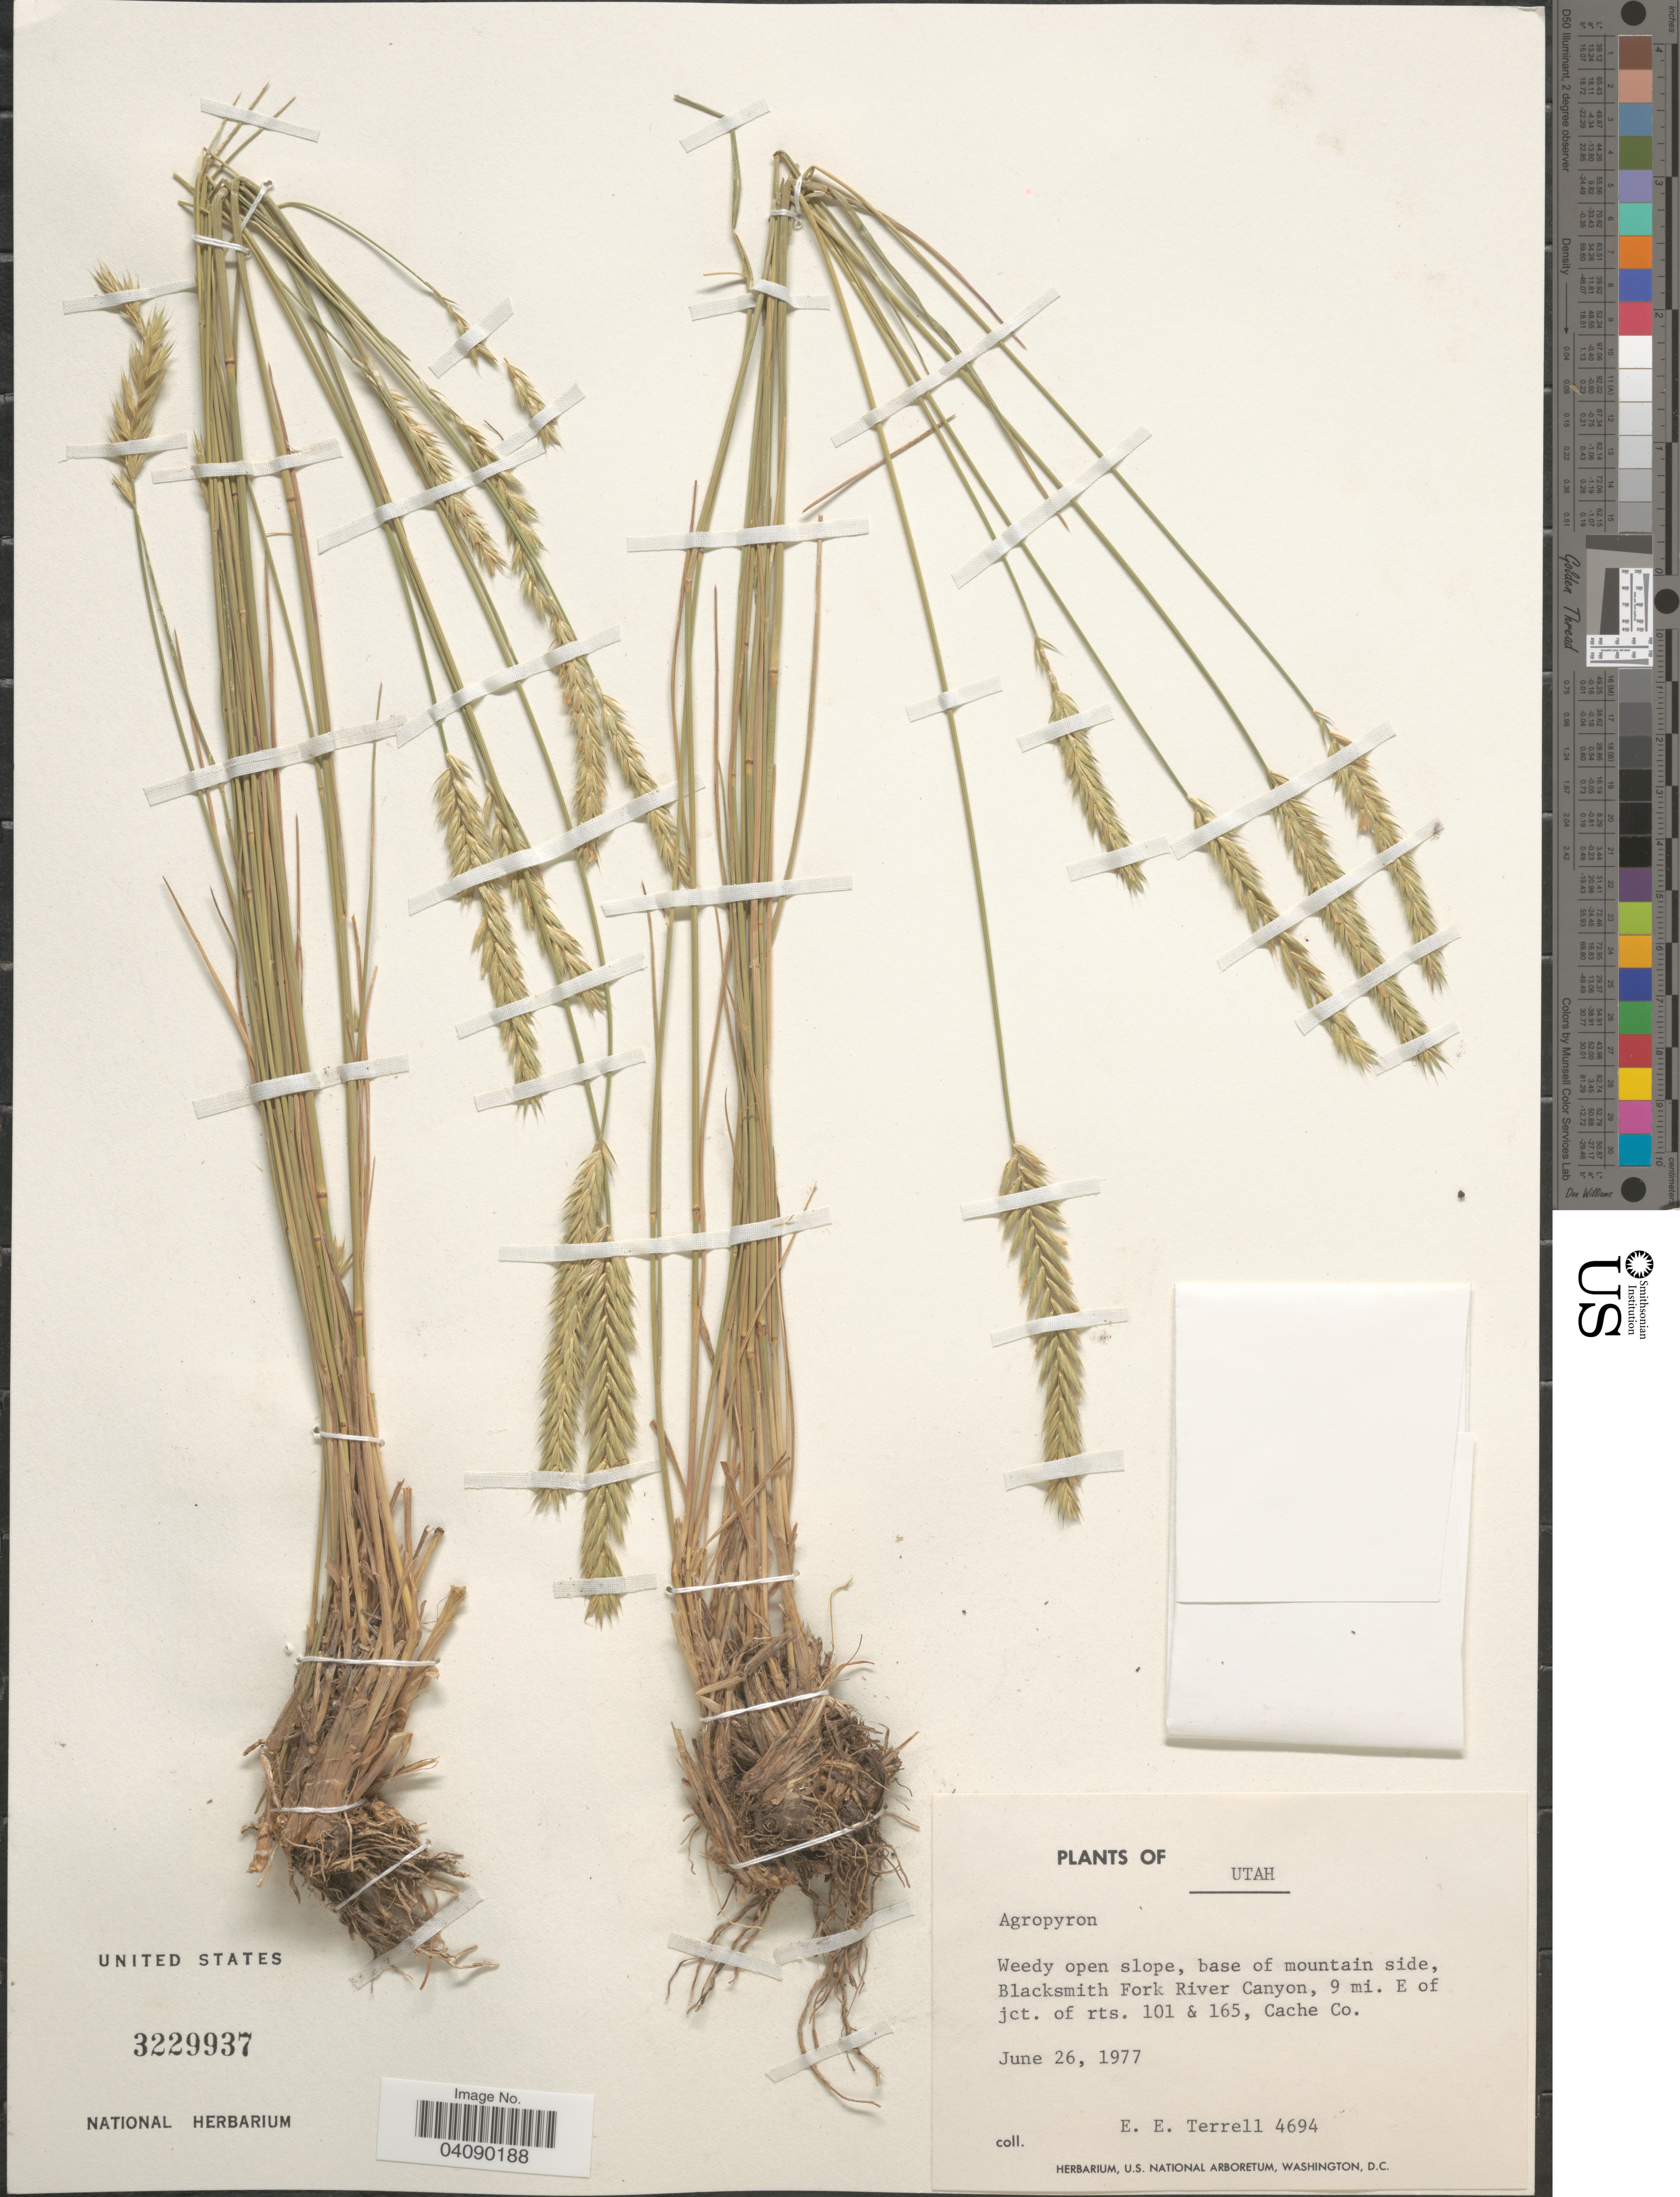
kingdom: Plantae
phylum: Tracheophyta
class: Liliopsida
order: Poales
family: Poaceae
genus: Agropyron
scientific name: Agropyron sp.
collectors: E. E. Terrell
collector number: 4694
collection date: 1977-06-26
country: United States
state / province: Utah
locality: Weedy open slope, base of mountain side, Blacksmith Fork River Canyon, 9 mi. E of jct. of rts. 101 & 165, Cache Co.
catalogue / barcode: US 3229937